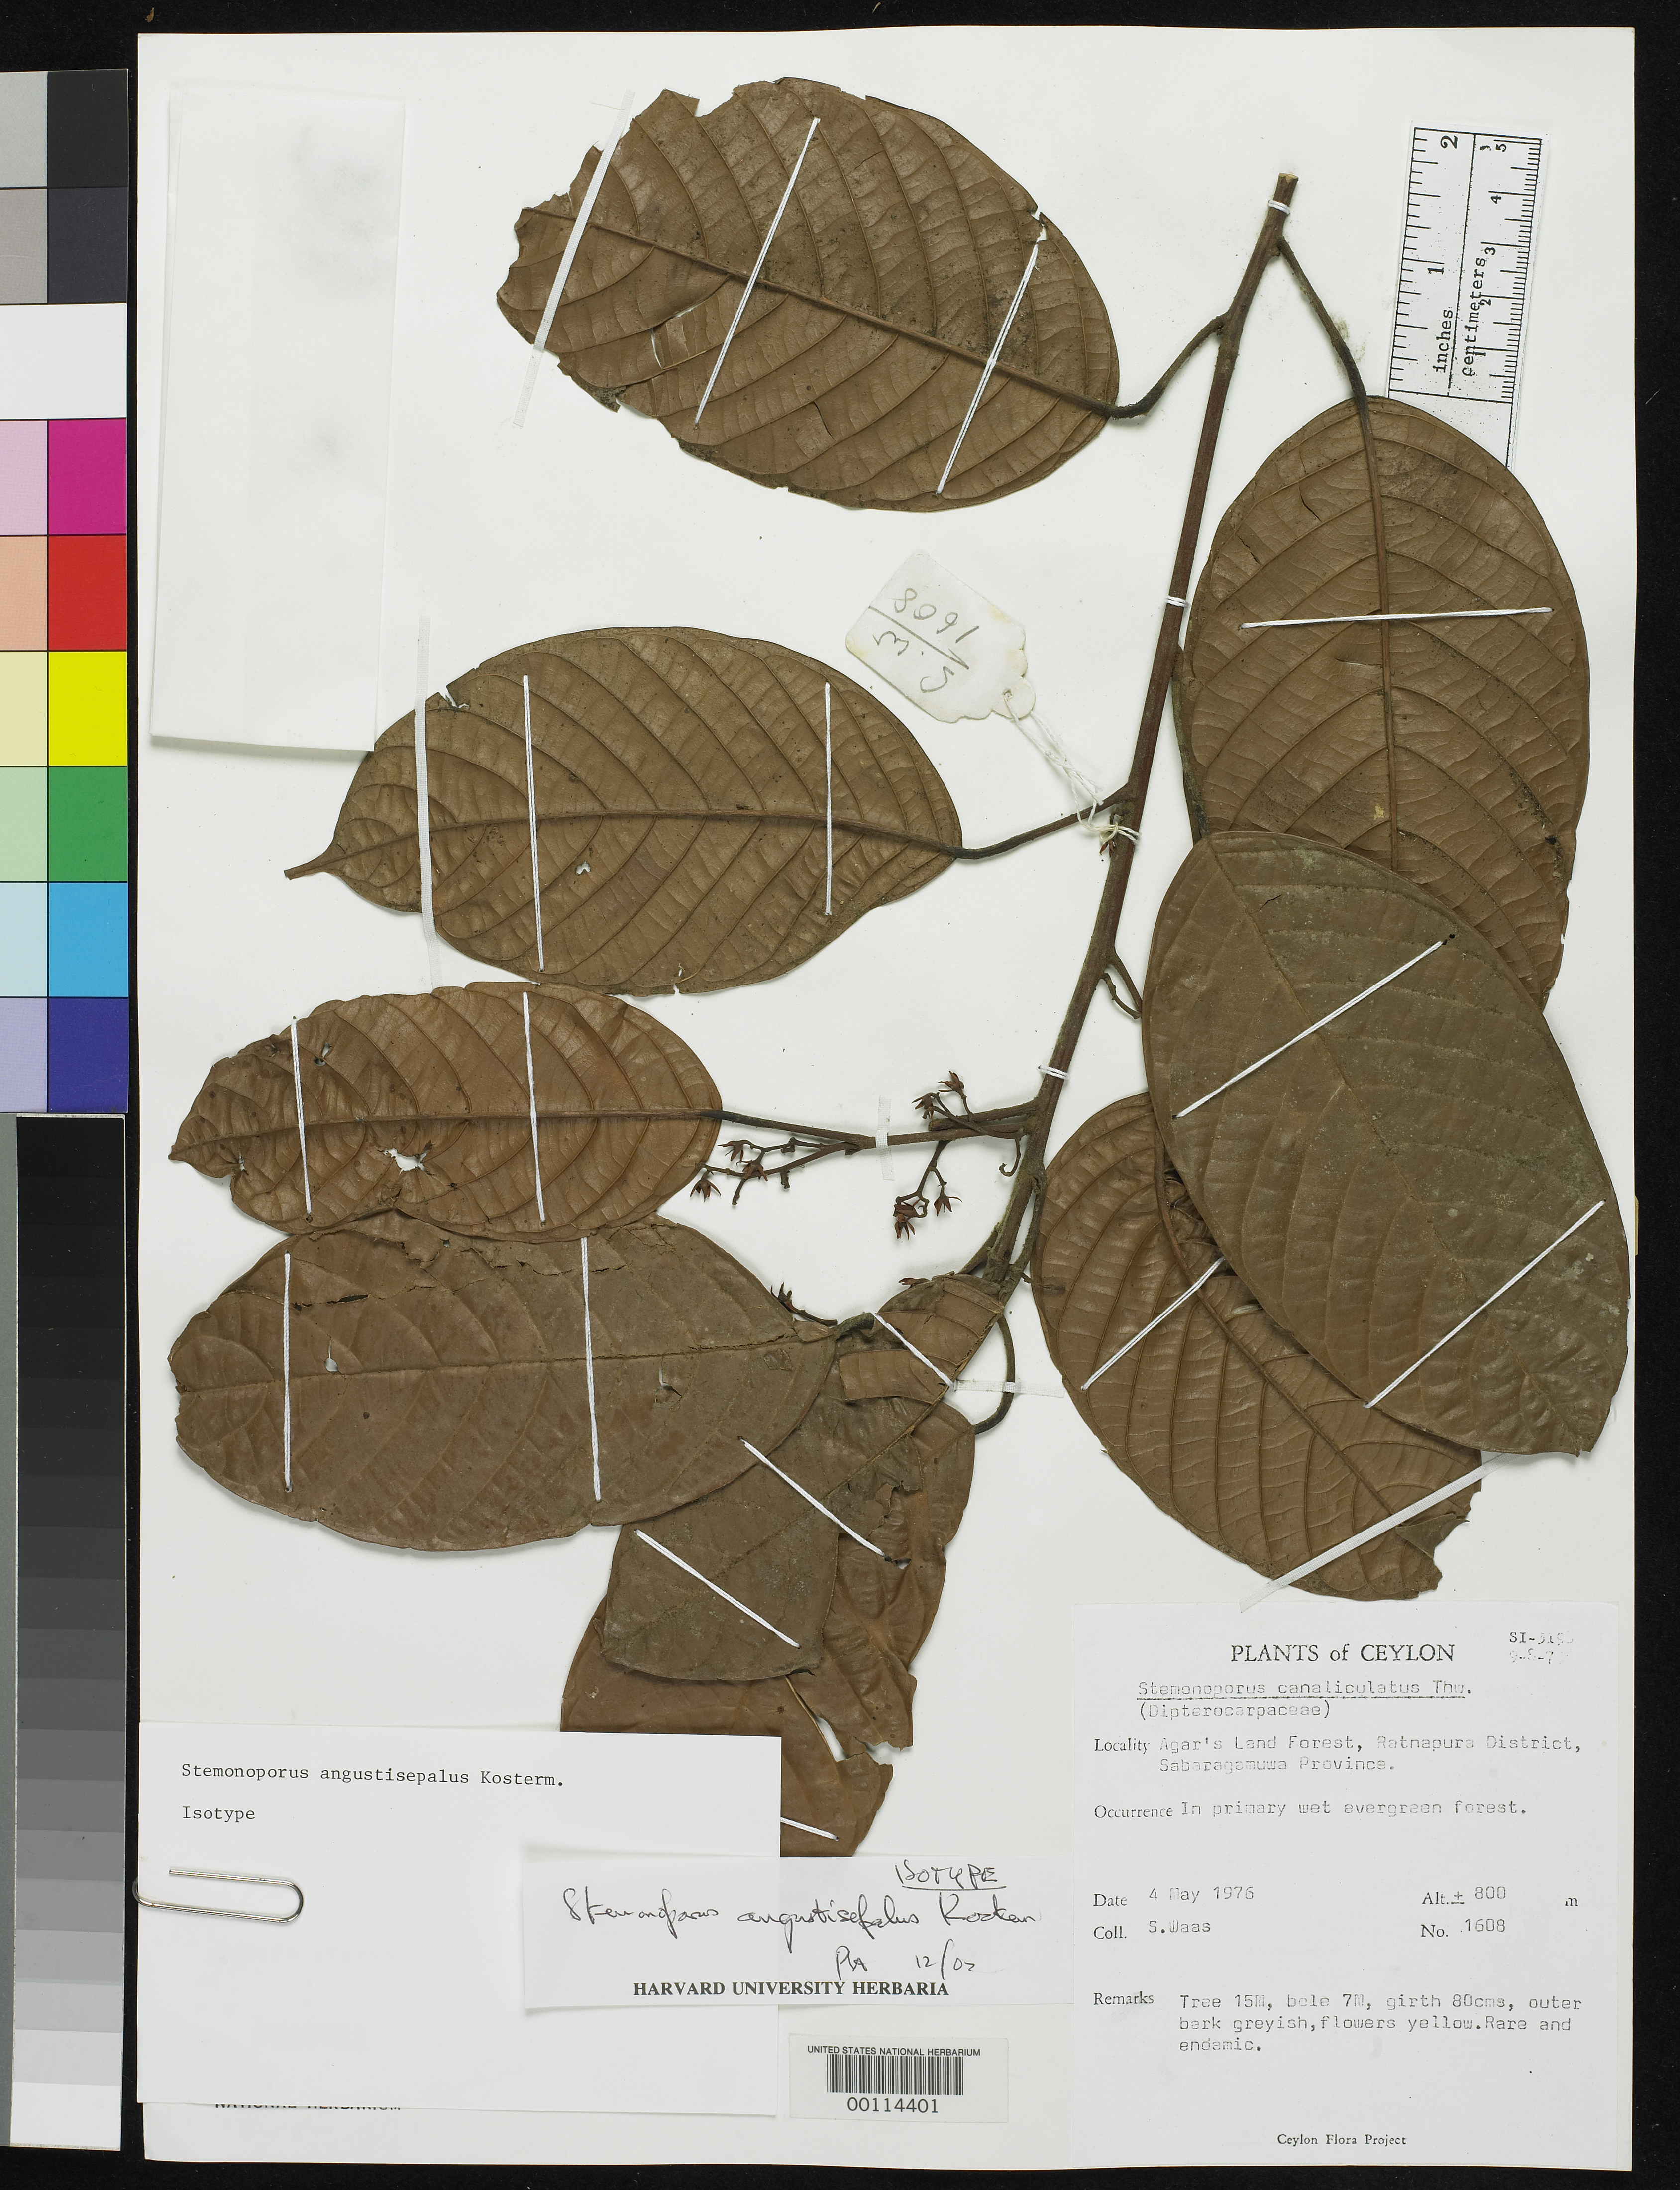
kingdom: Plantae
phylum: Tracheophyta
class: Magnoliopsida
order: Malvales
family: Dipterocarpaceae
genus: Stemonoporus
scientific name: Stemonoporus angustisepalus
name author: Kosterm.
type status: Isotype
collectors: S. Waas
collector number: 1608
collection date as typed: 04 May 1976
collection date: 1976-05-04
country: Sri Lanka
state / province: Sabaragamuwa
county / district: Ratnapura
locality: Agar's land forest.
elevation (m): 800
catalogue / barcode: US 2769741